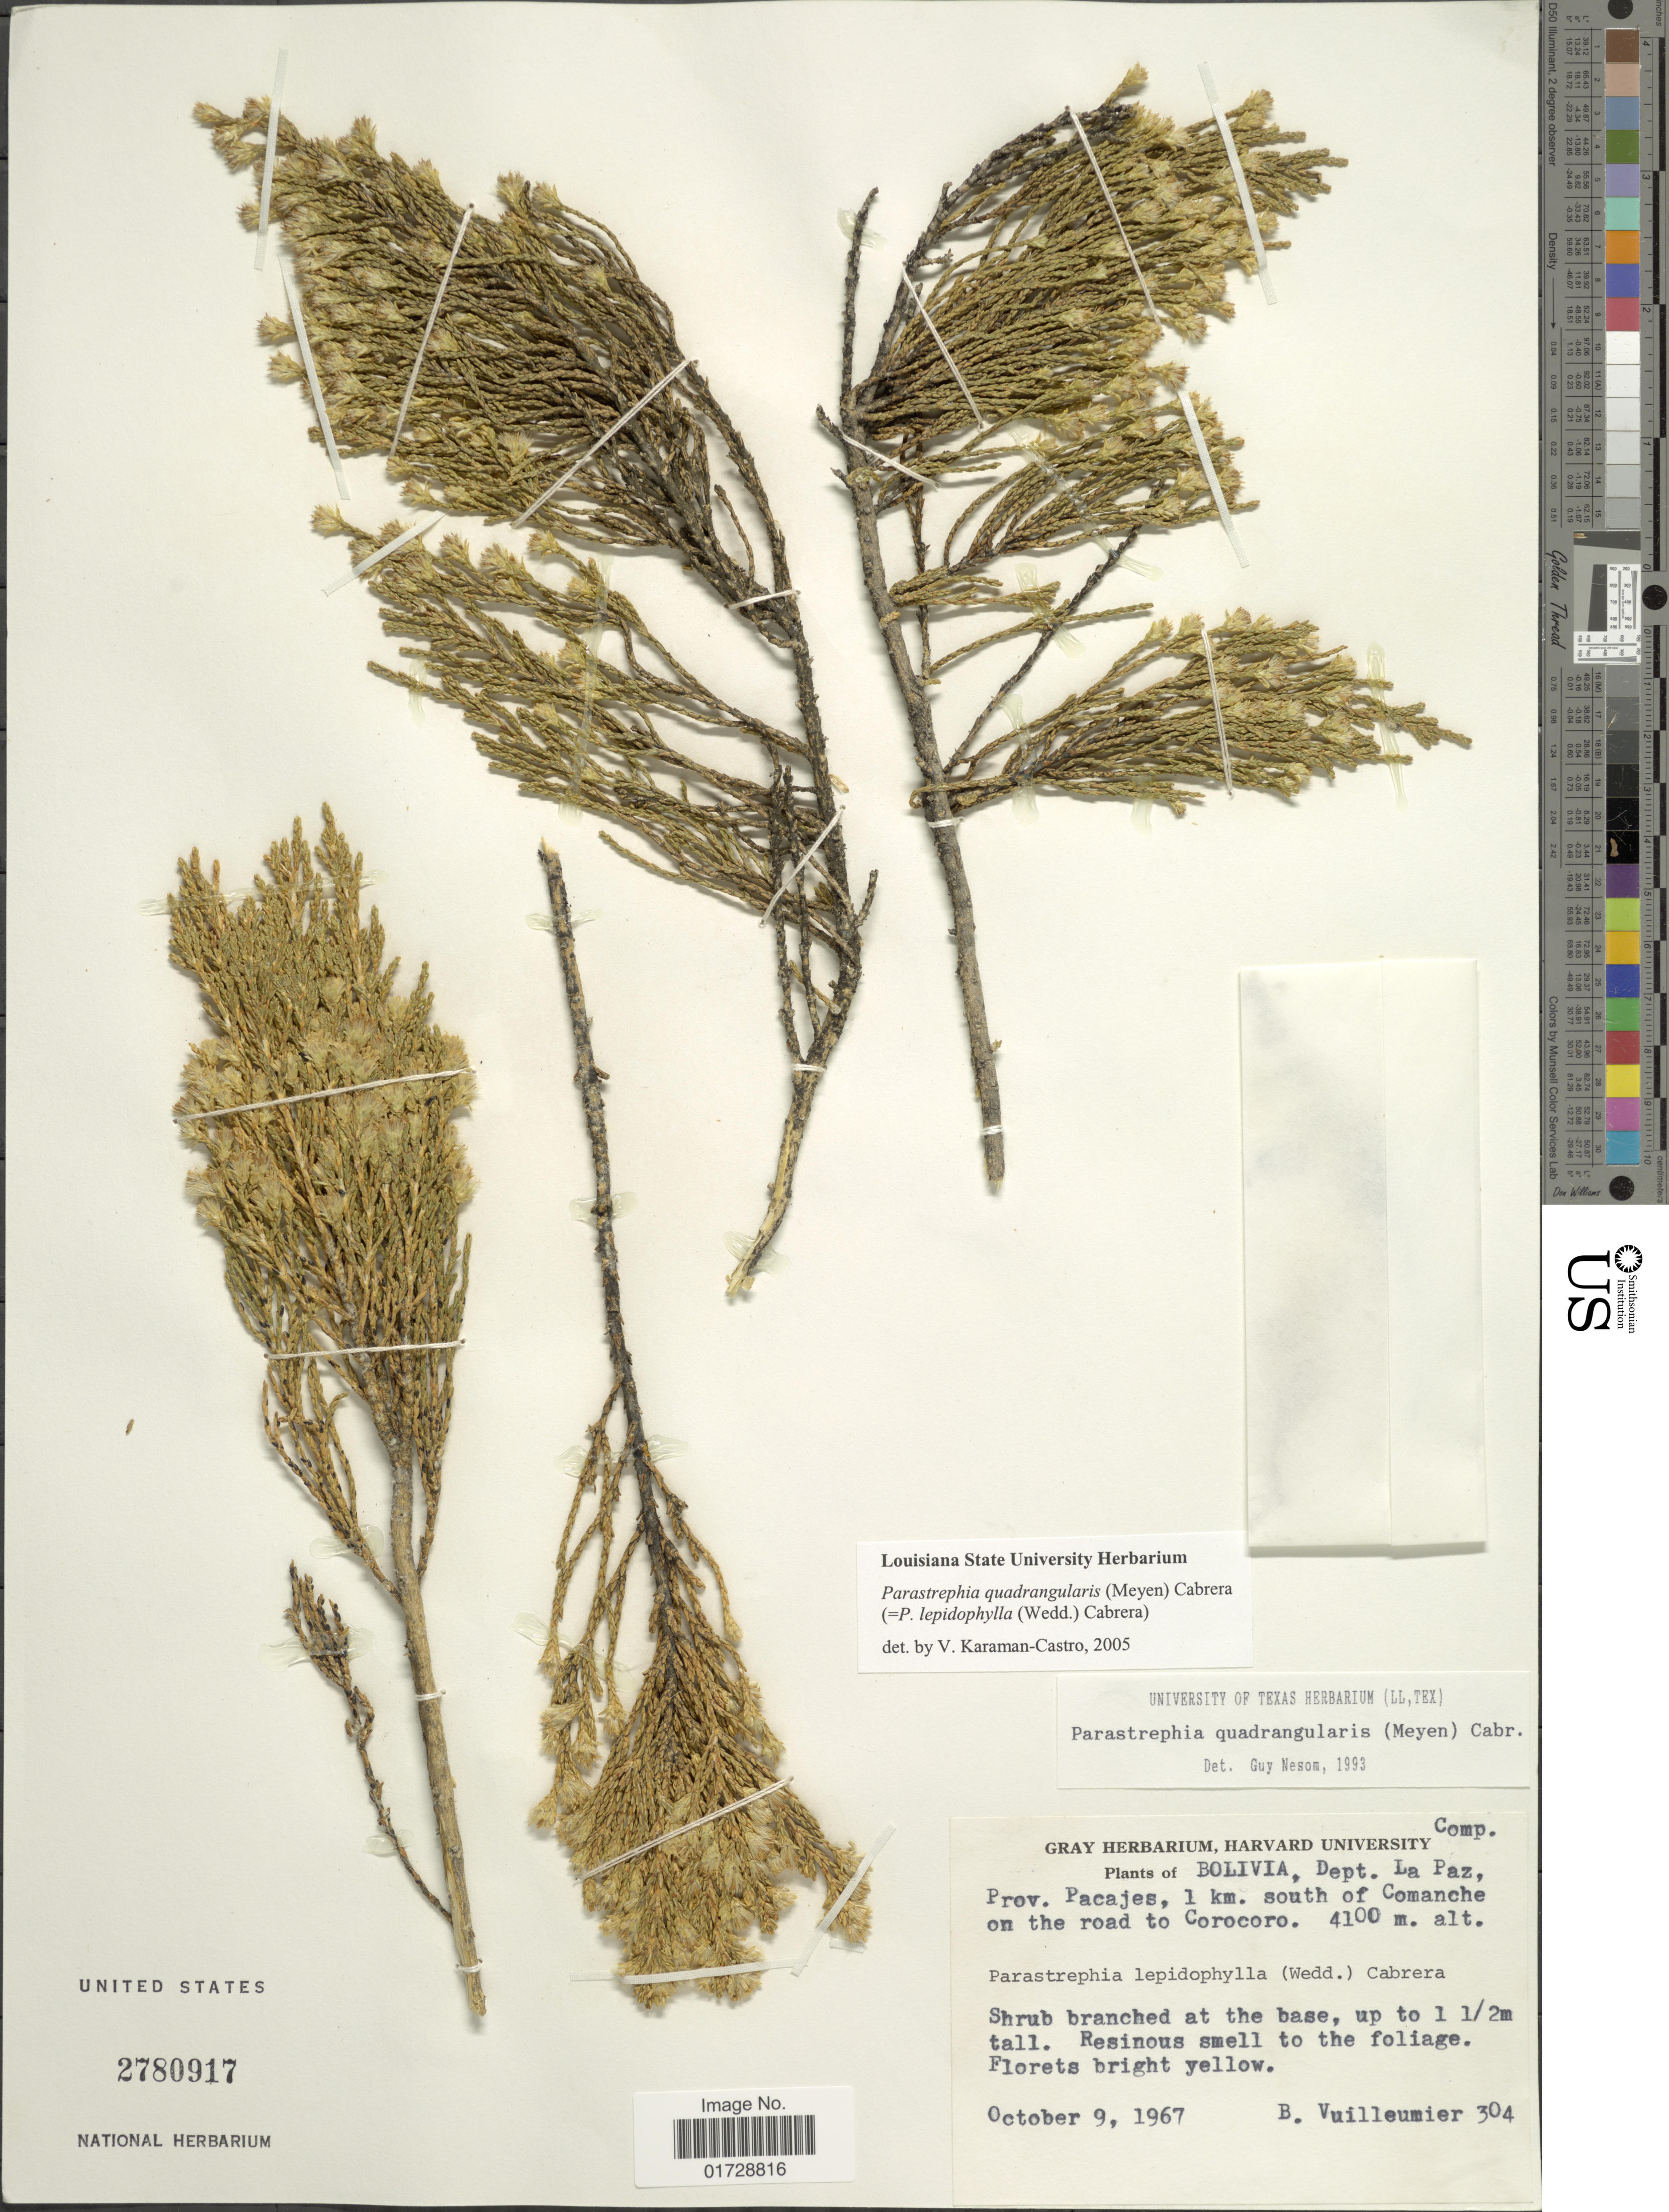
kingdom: Plantae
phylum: Tracheophyta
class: Magnoliopsida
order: Asterales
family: Asteraceae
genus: Parastrephia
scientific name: Parastrephia lepidophylla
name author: (Wedd.) Cabrera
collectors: B. Vuilleumier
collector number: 304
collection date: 1967-10-09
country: Bolivia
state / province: La Paz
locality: Prov. Pacajes, 1 km south of Comanche, on the road to Corocoro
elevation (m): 4100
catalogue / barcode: US 2780917